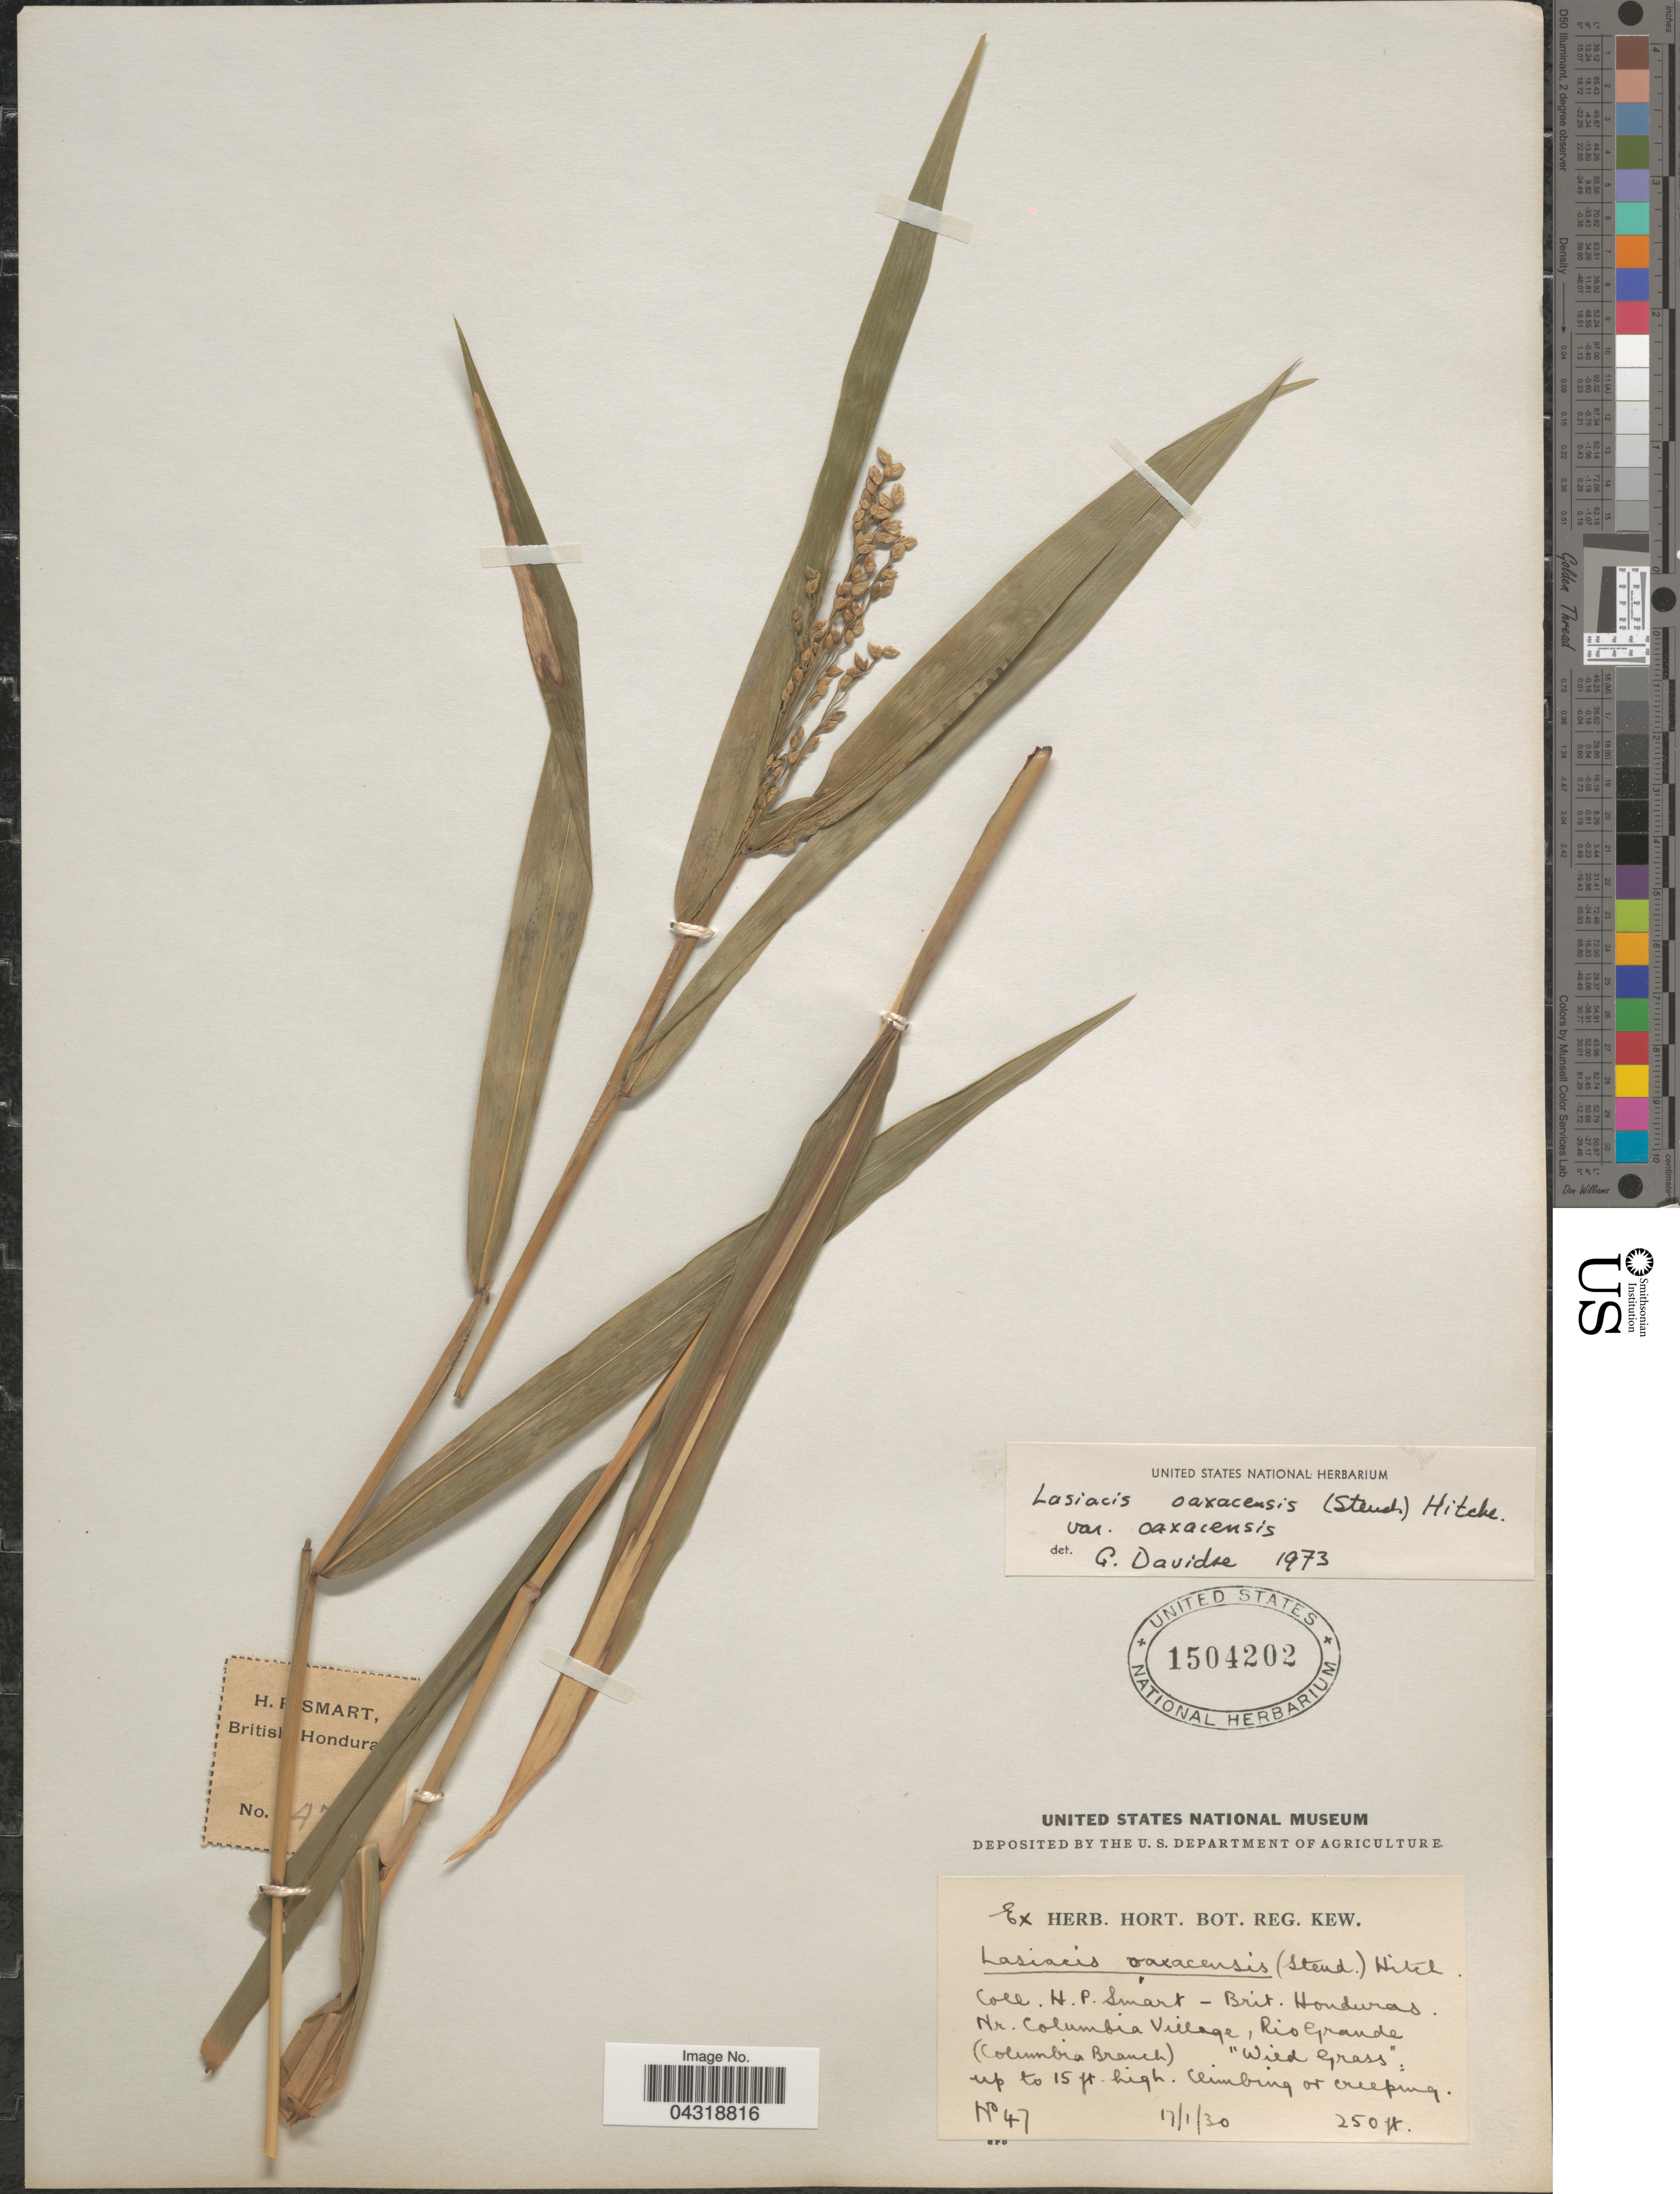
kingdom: Plantae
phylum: Tracheophyta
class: Liliopsida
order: Poales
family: Poaceae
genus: Lasiacis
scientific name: Lasiacis oaxacensis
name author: (Steud.) Hitchc.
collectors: H. Smart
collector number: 47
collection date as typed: Transcribed d/m/y: 17/1/30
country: Belize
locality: Brit. Honduras. Nr. Columbia Village, Rio Grande (Columbia Branch).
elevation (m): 76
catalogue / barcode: US 1504202